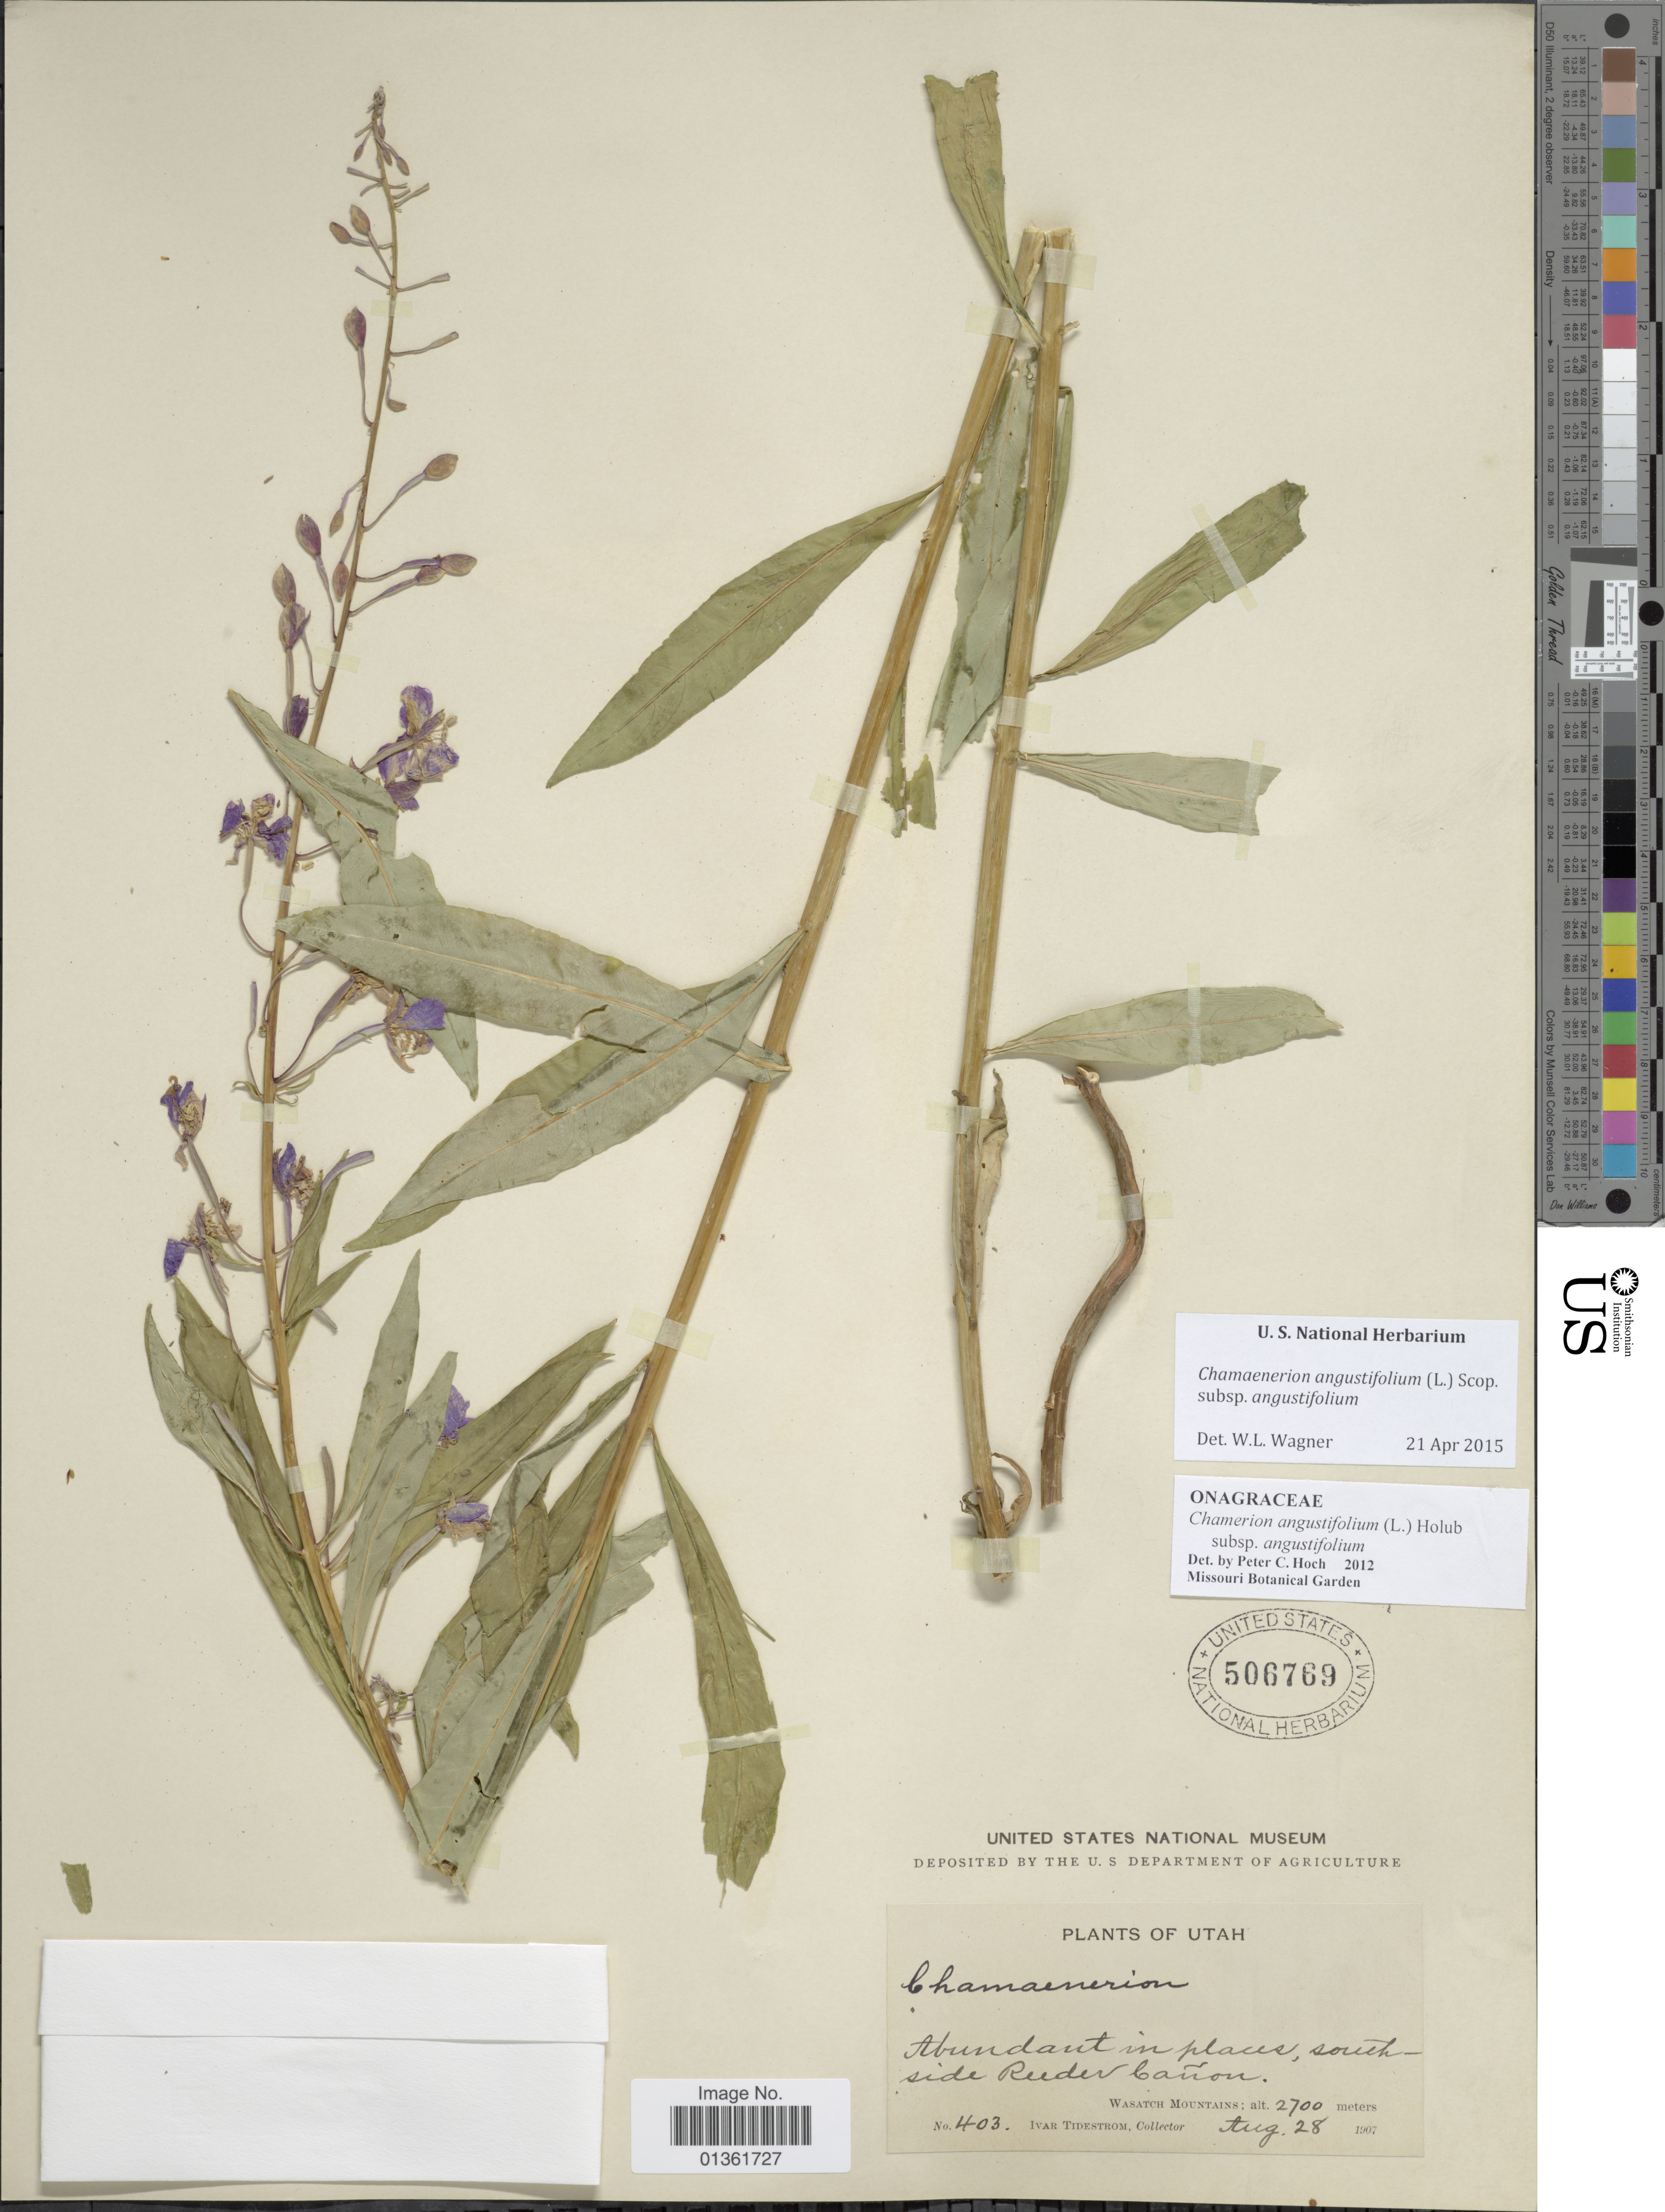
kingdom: Plantae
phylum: Tracheophyta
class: Magnoliopsida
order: Myrtales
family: Onagraceae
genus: Chamaenerion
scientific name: Chamaenerion angustifolium subsp. angustifolium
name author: (L.) Scop.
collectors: I. F. Tidestrom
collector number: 403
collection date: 1907-08-28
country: United States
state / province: Utah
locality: Southside Reeder Cañon. Wasatch Mountains.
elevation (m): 2700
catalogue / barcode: US 506769